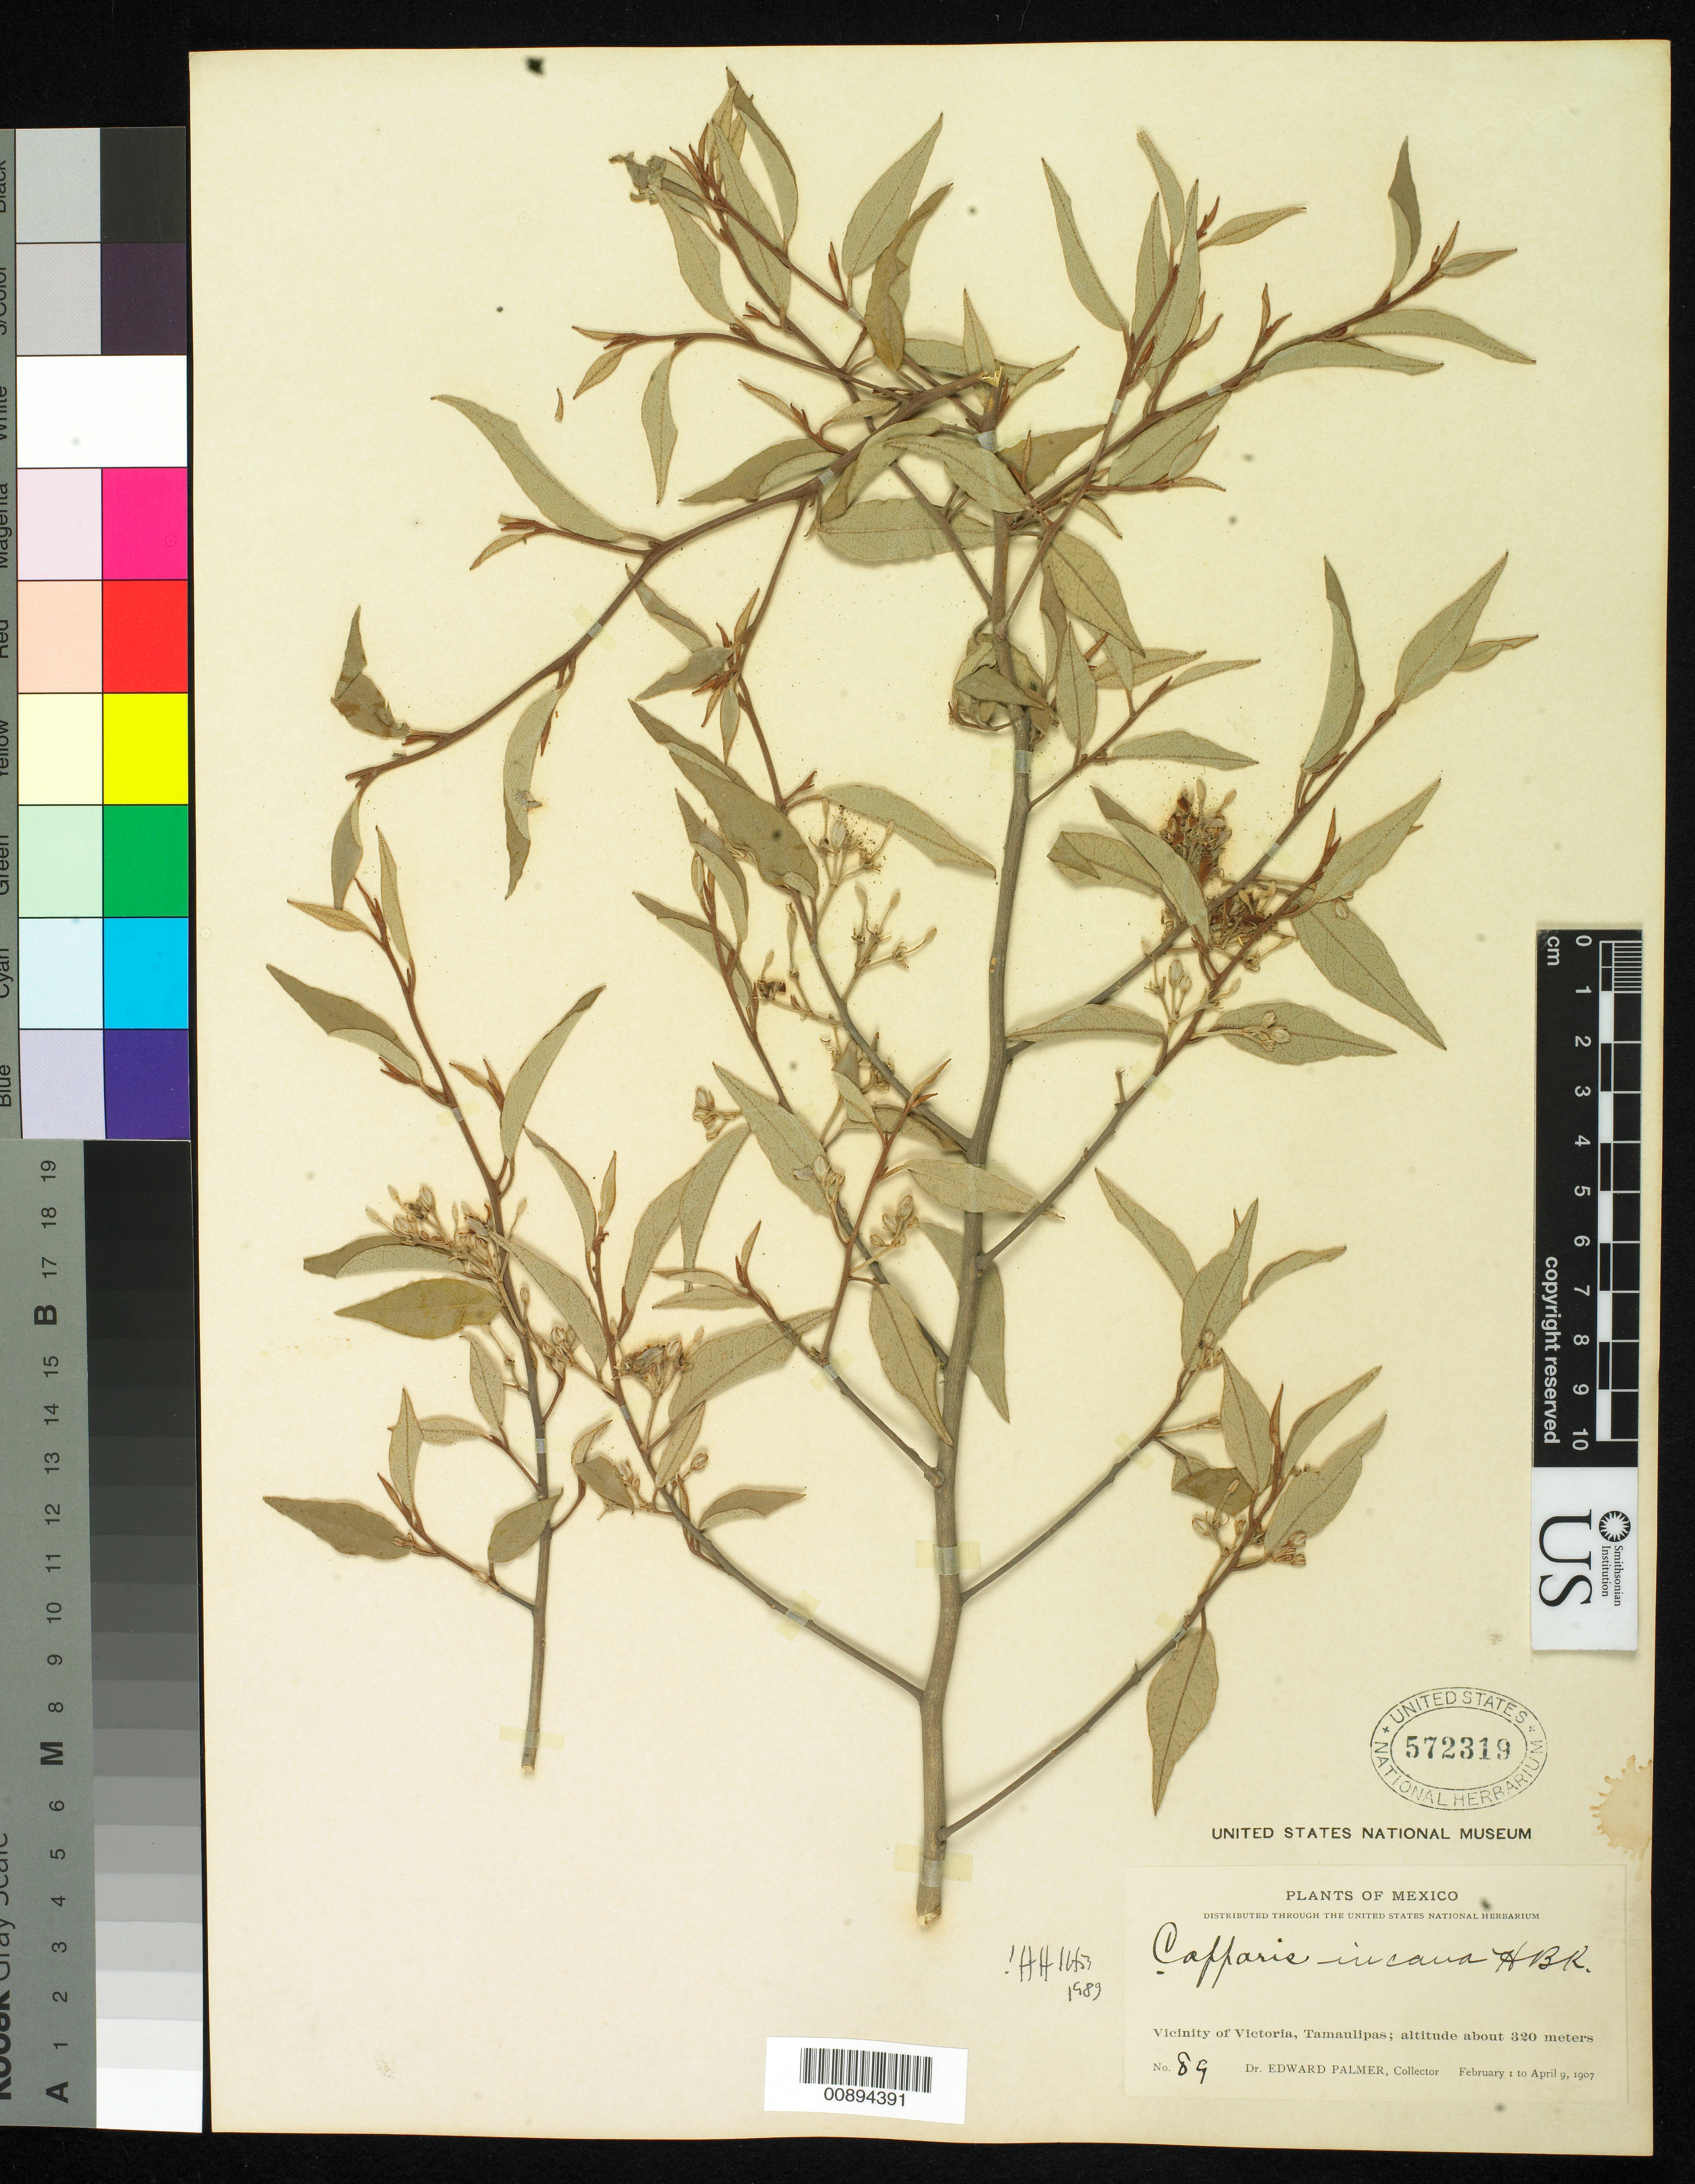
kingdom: Plantae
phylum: Tracheophyta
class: Magnoliopsida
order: Brassicales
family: Capparaceae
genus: Capparis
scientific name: Capparis incana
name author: Kunth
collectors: E. Palmer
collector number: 89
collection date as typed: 01 Feb 1907 to 09 Apr 1907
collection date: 1907-02-01/1907-04-09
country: Mexico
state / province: Tamaulipas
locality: Vicinity of Victoria.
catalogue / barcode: US 572319